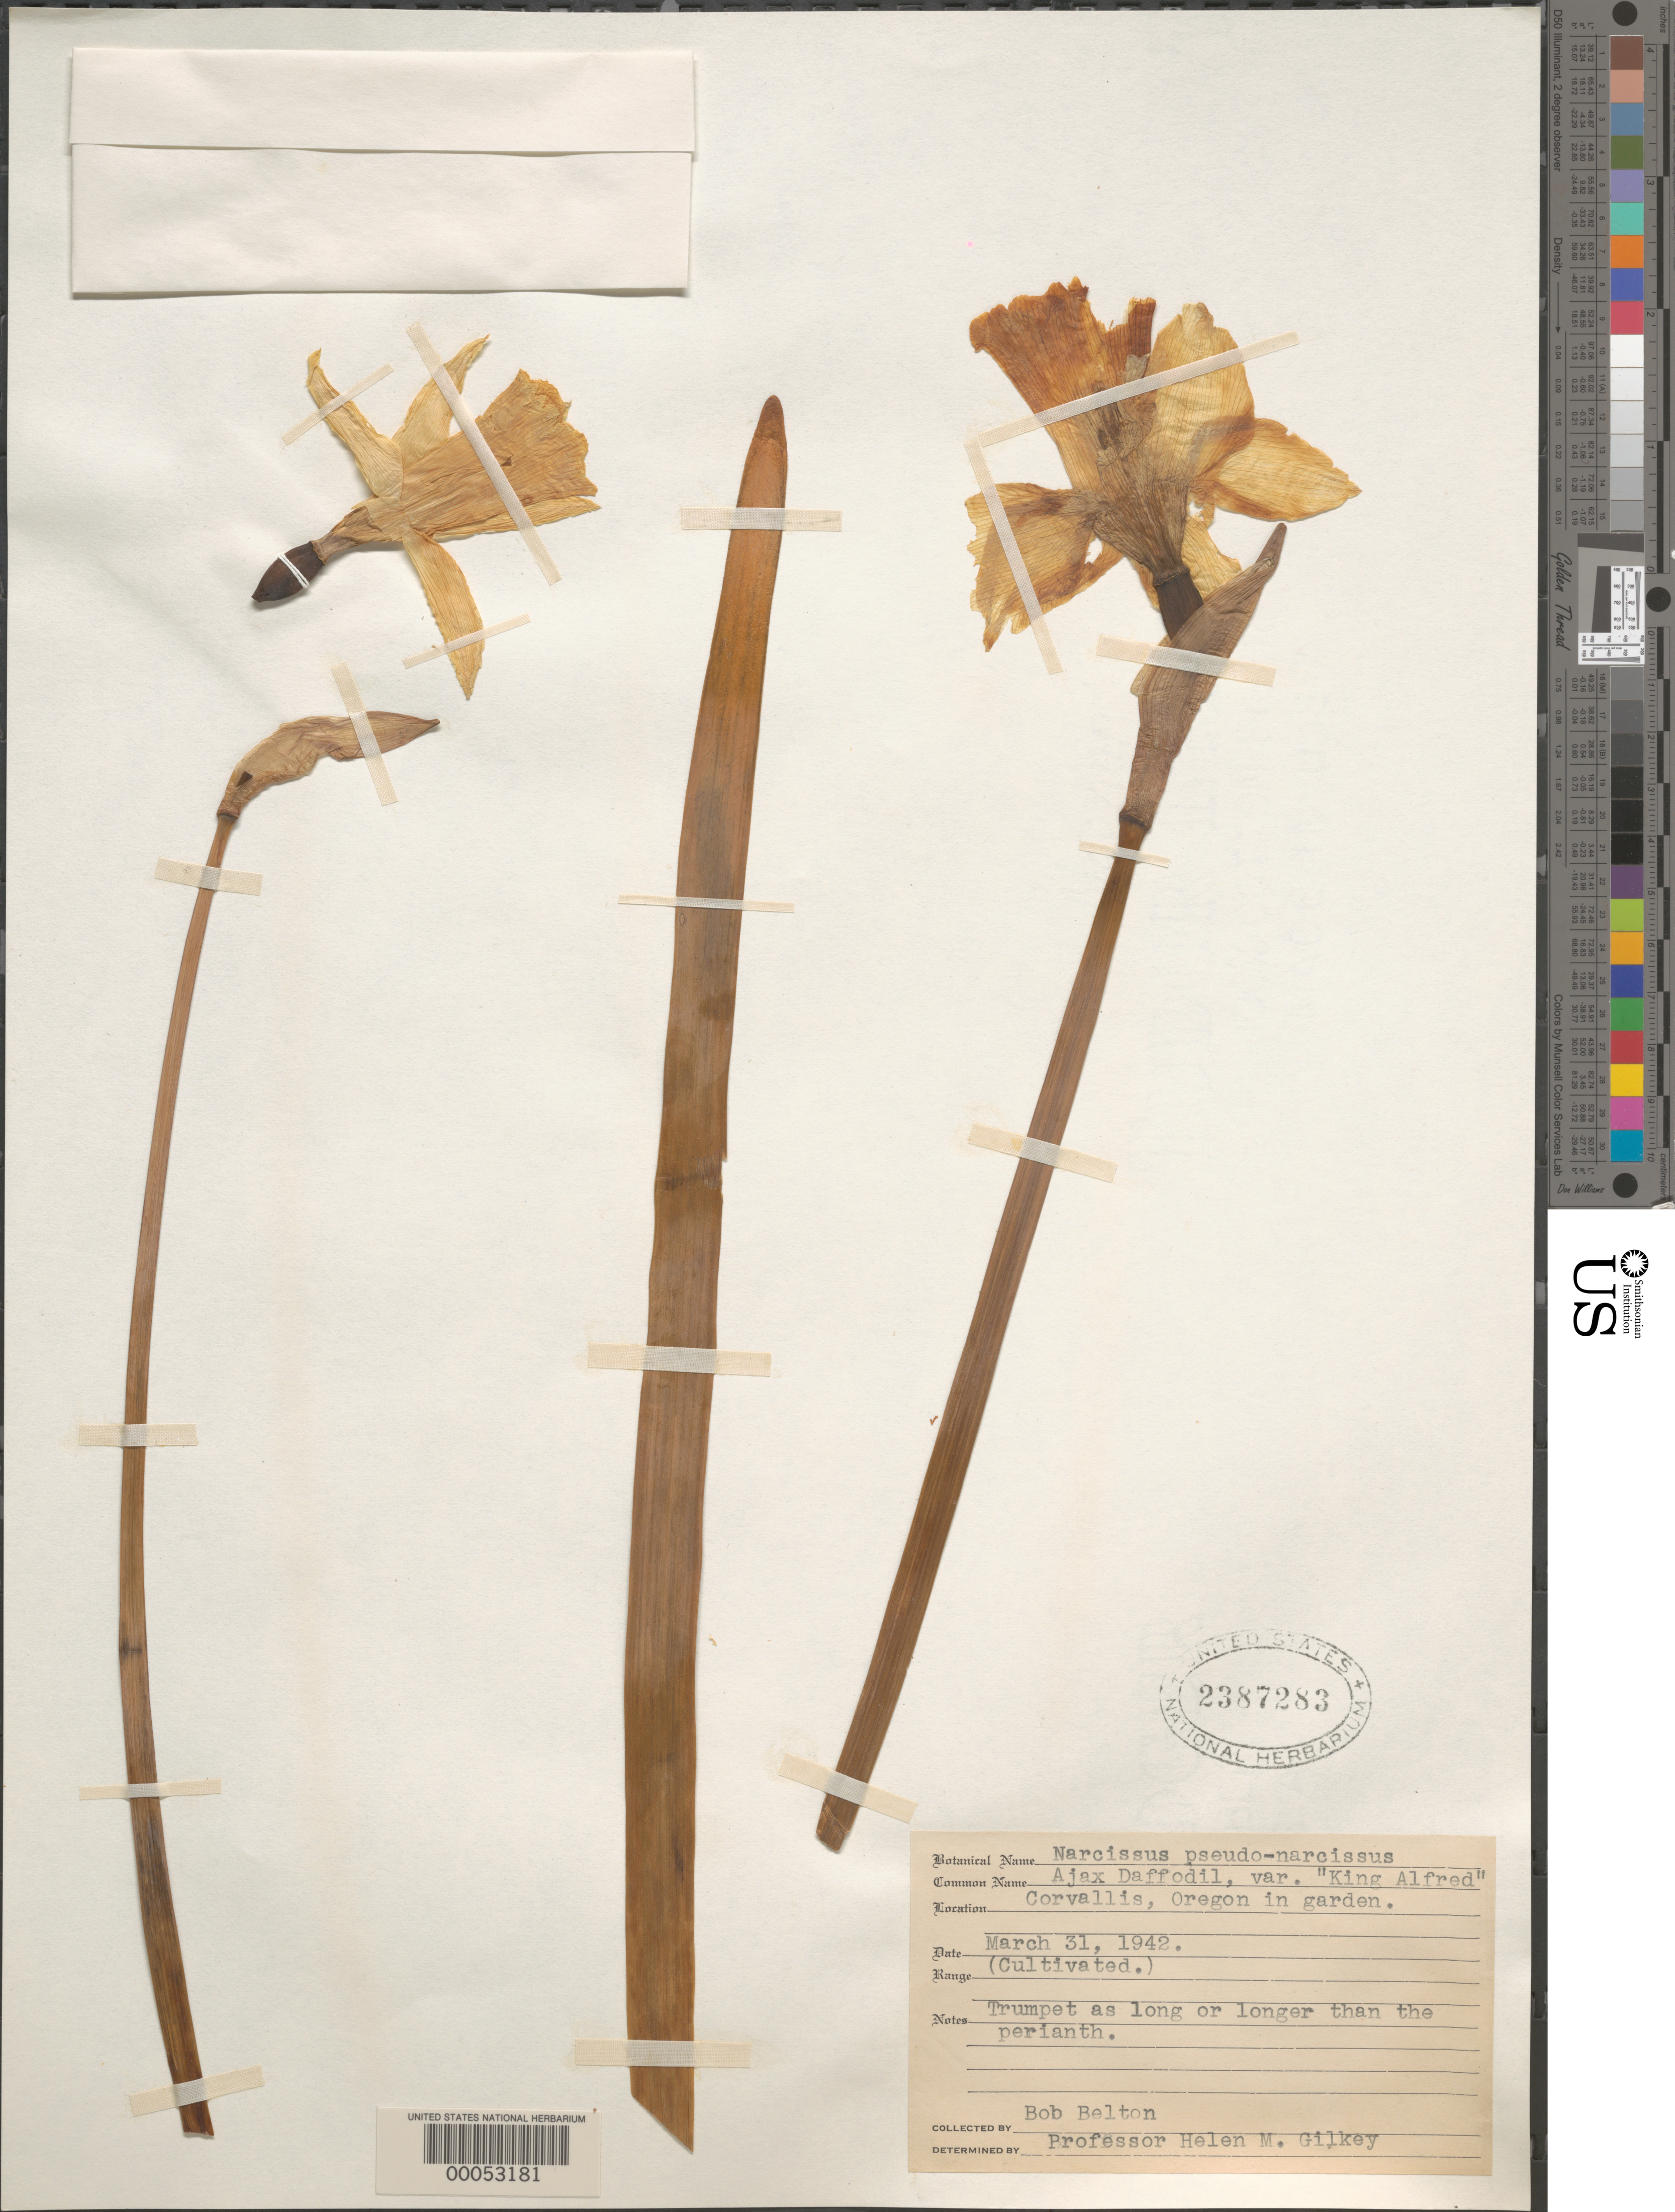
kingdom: Plantae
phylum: Tracheophyta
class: Liliopsida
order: Asparagales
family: Amaryllidaceae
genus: Narcissus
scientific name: Narcissus pseudonarcissus 'King Alfred'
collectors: R. Belton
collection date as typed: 31 Mar 1942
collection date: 1942-03-31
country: United States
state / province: Oregon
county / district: Benton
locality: Corvallis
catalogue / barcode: US 2387283